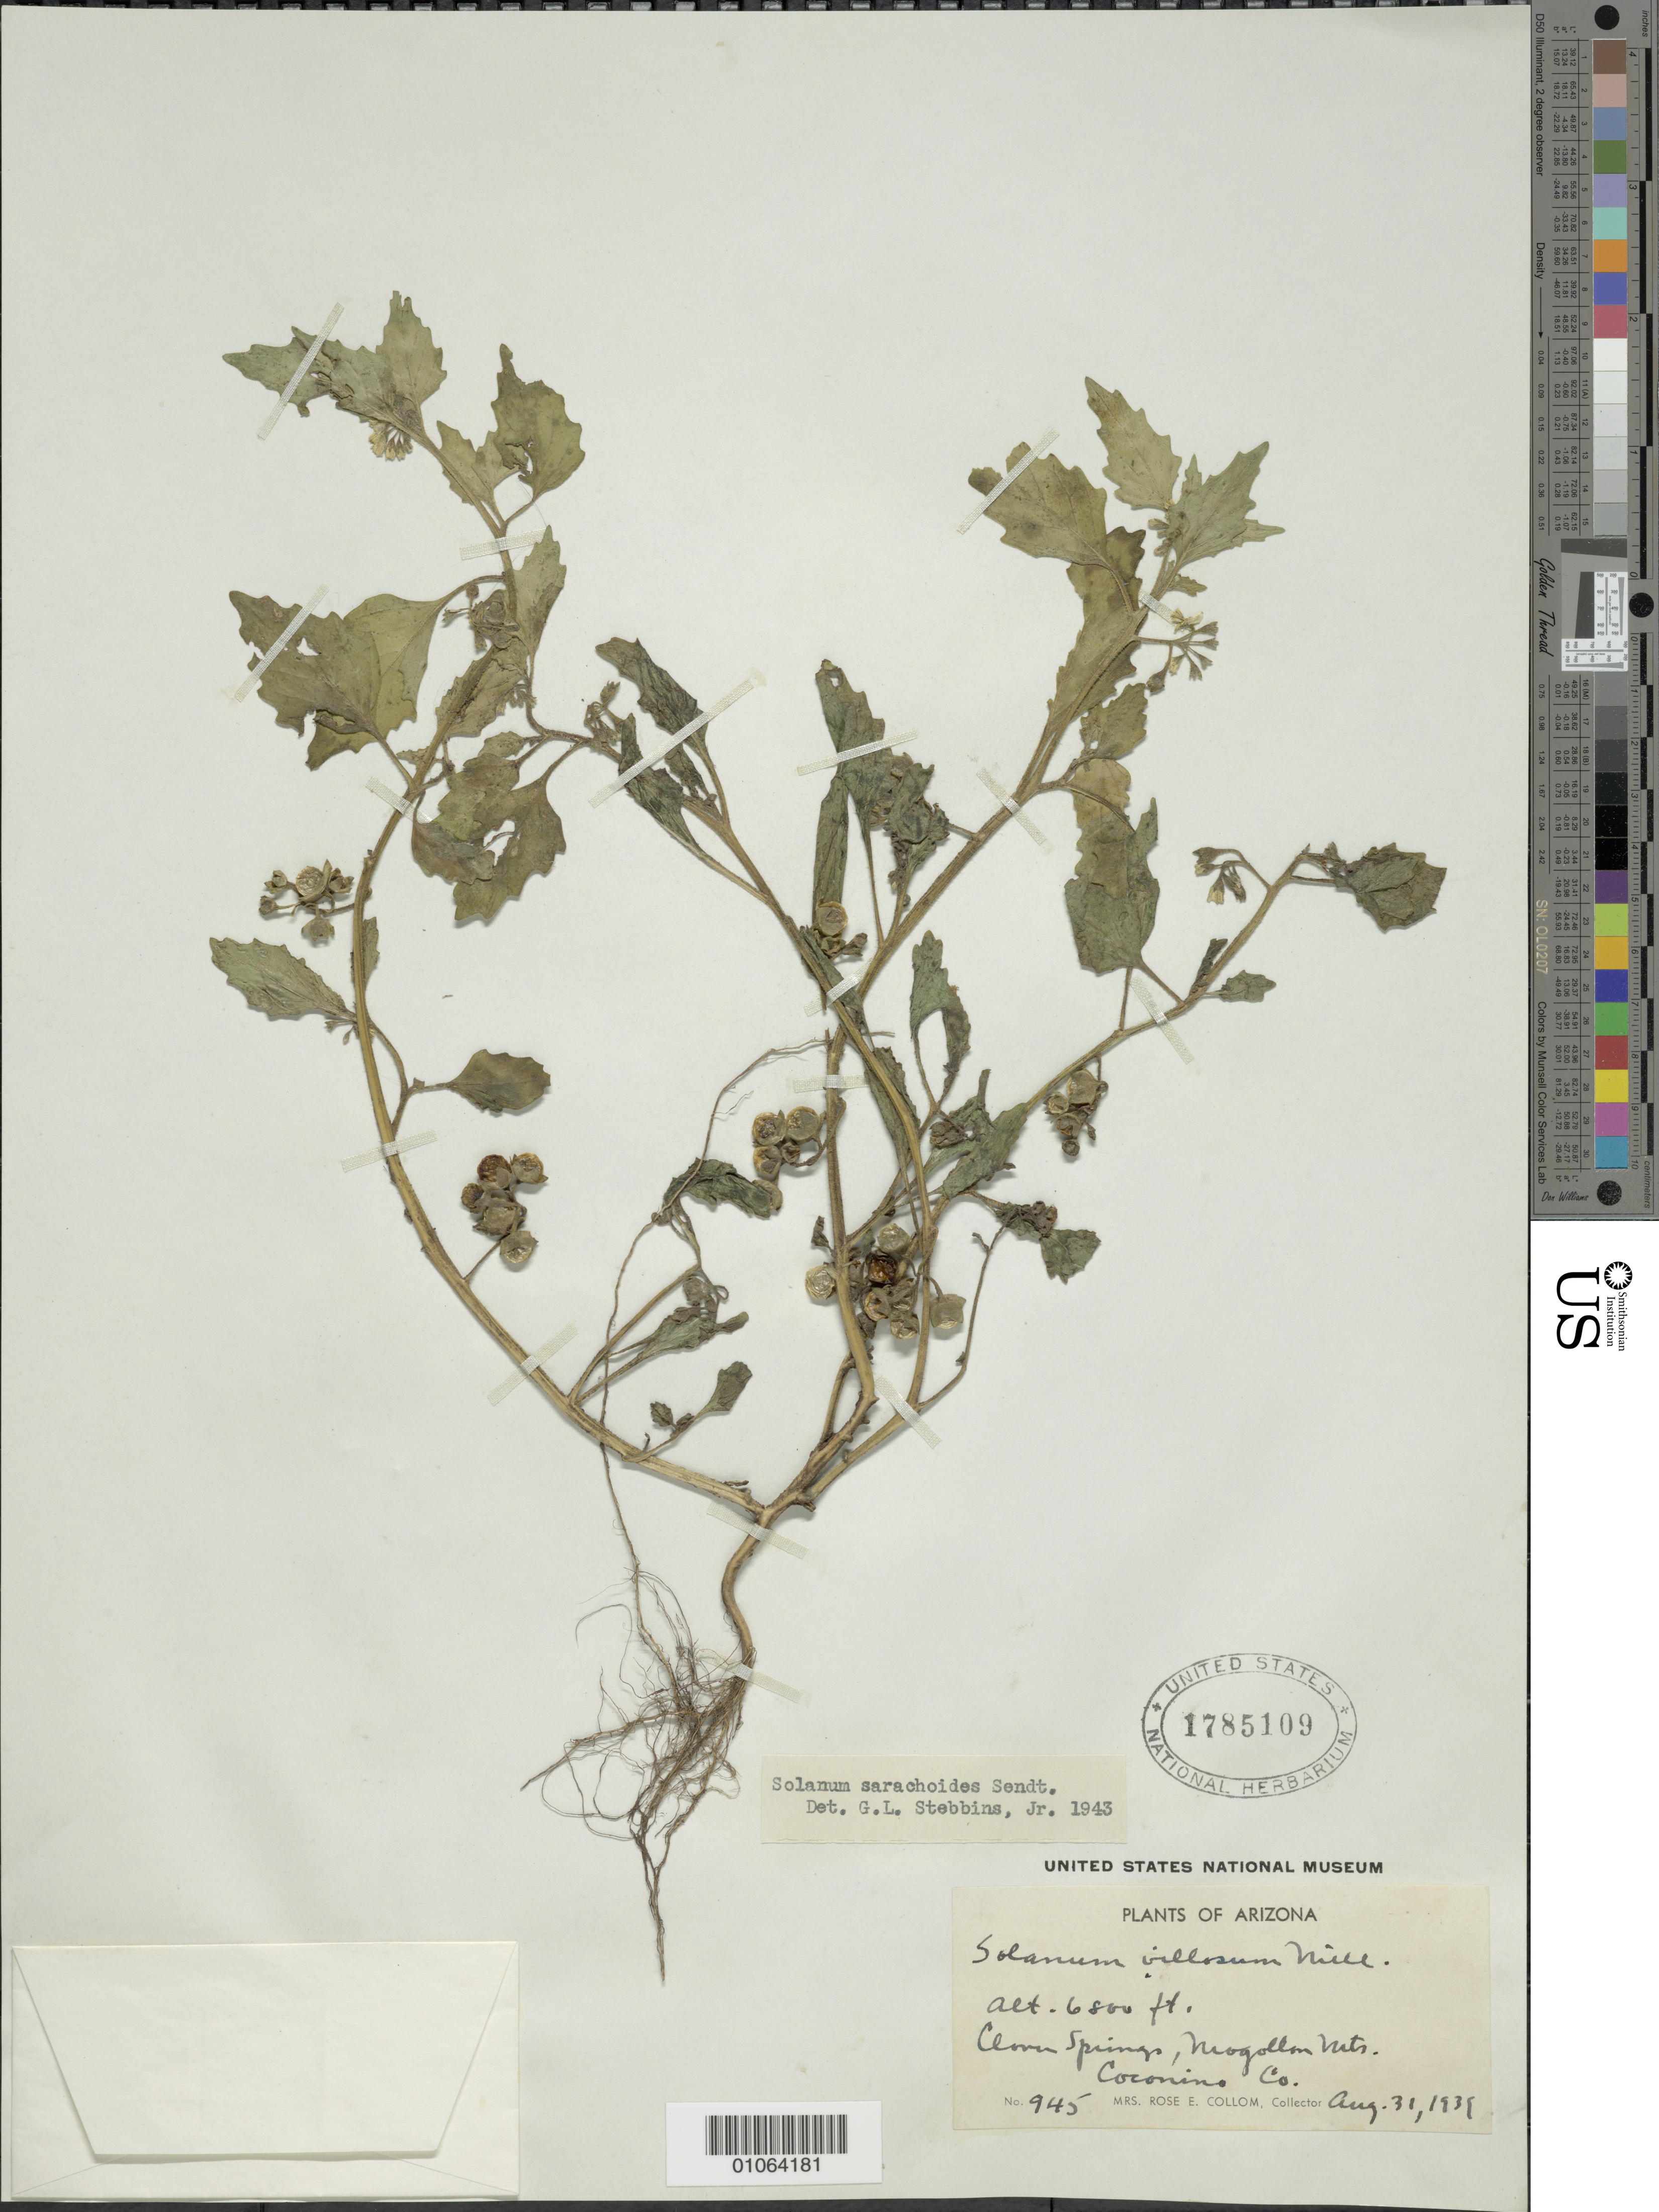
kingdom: Plantae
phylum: Tracheophyta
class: Magnoliopsida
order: Solanales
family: Solanaceae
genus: Solanum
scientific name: Solanum sarachoides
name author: Sendt.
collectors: R. E. Collom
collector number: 945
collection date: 1935-08-31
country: United States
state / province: Arizona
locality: Clover Springs, Mogollon Mts, Coconino Co.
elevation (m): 2073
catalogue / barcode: US 1785109